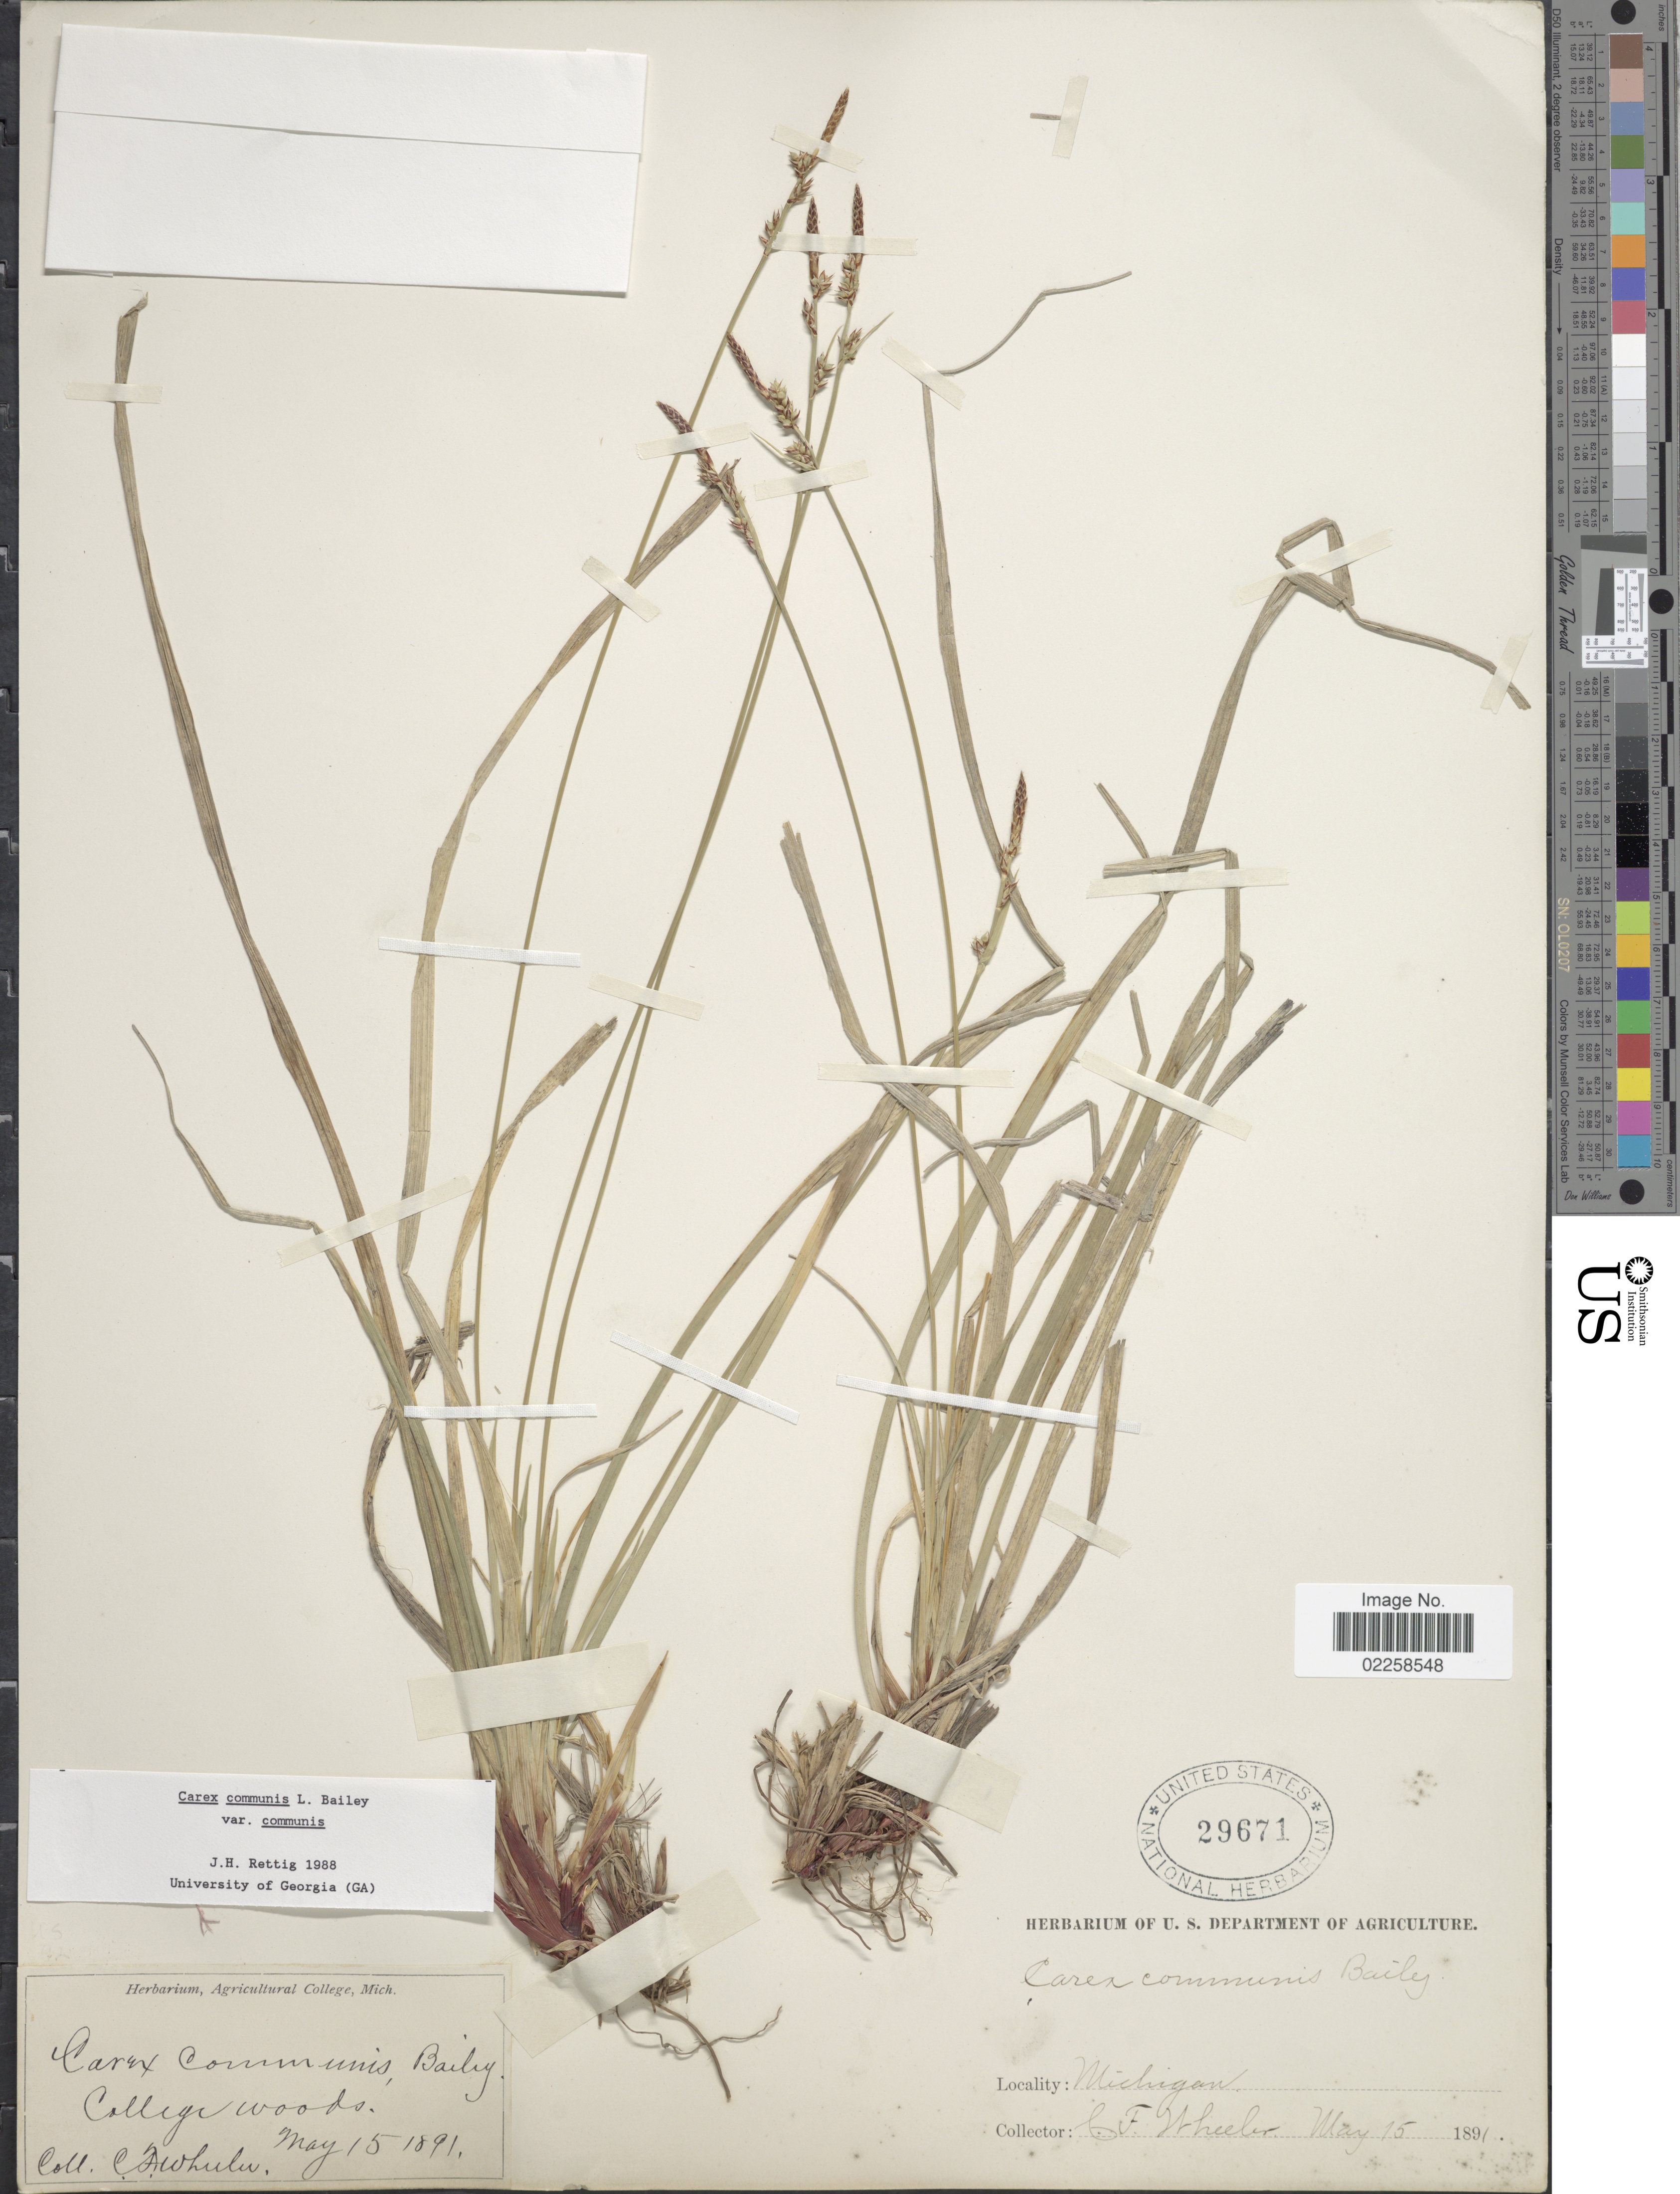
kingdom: Plantae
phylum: Tracheophyta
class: Liliopsida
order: Poales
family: Cyperaceae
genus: Carex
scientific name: Carex communis var. communis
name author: L.H. Bailey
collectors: C. Wheeler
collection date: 1891-05-15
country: United States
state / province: Michigan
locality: College woods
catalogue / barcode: US 29671